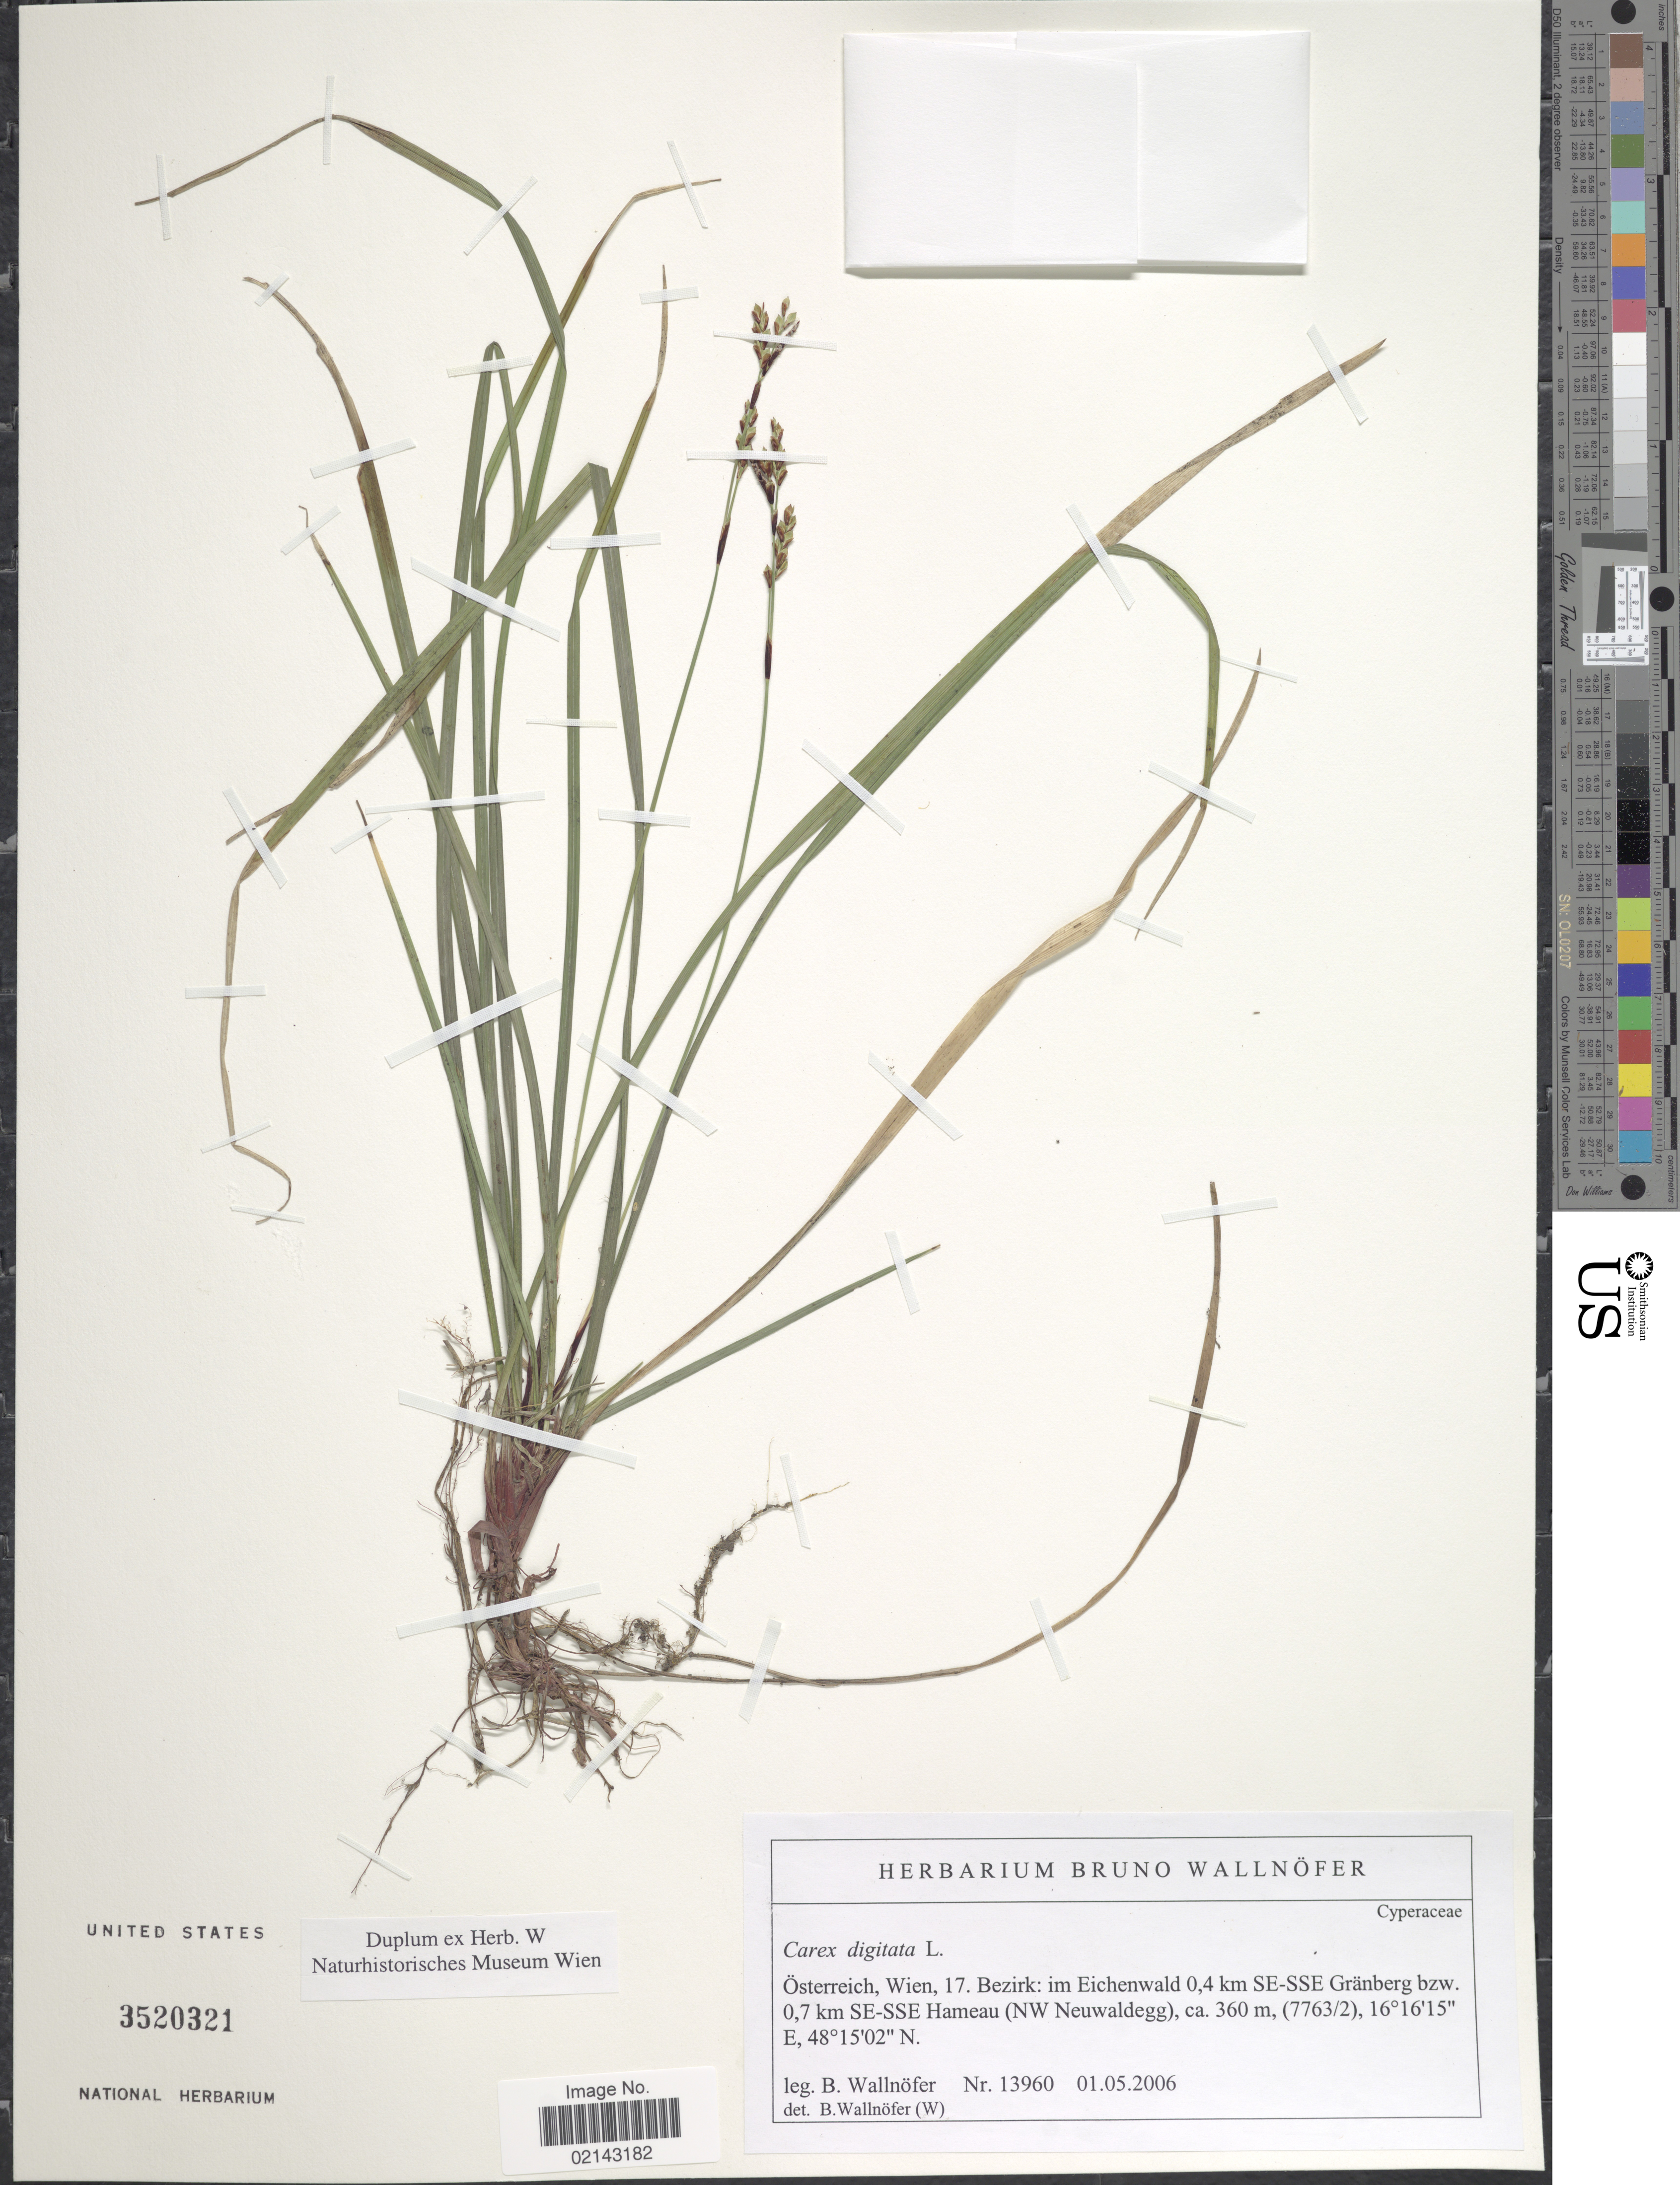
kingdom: Plantae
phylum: Tracheophyta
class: Liliopsida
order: Poales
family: Cyperaceae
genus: Carex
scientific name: Carex digitata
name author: L.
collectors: B. Wallnöfer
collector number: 13960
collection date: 2006-05-01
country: Austria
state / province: Wien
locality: Osterreich, Wien, 17. Bezirk: im Eichenwald 0.4 km SE-SSE Granberg bzw. 0.7 km SE-SSE Hameau (NW Neuwaldegg)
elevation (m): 360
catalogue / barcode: US 3520321